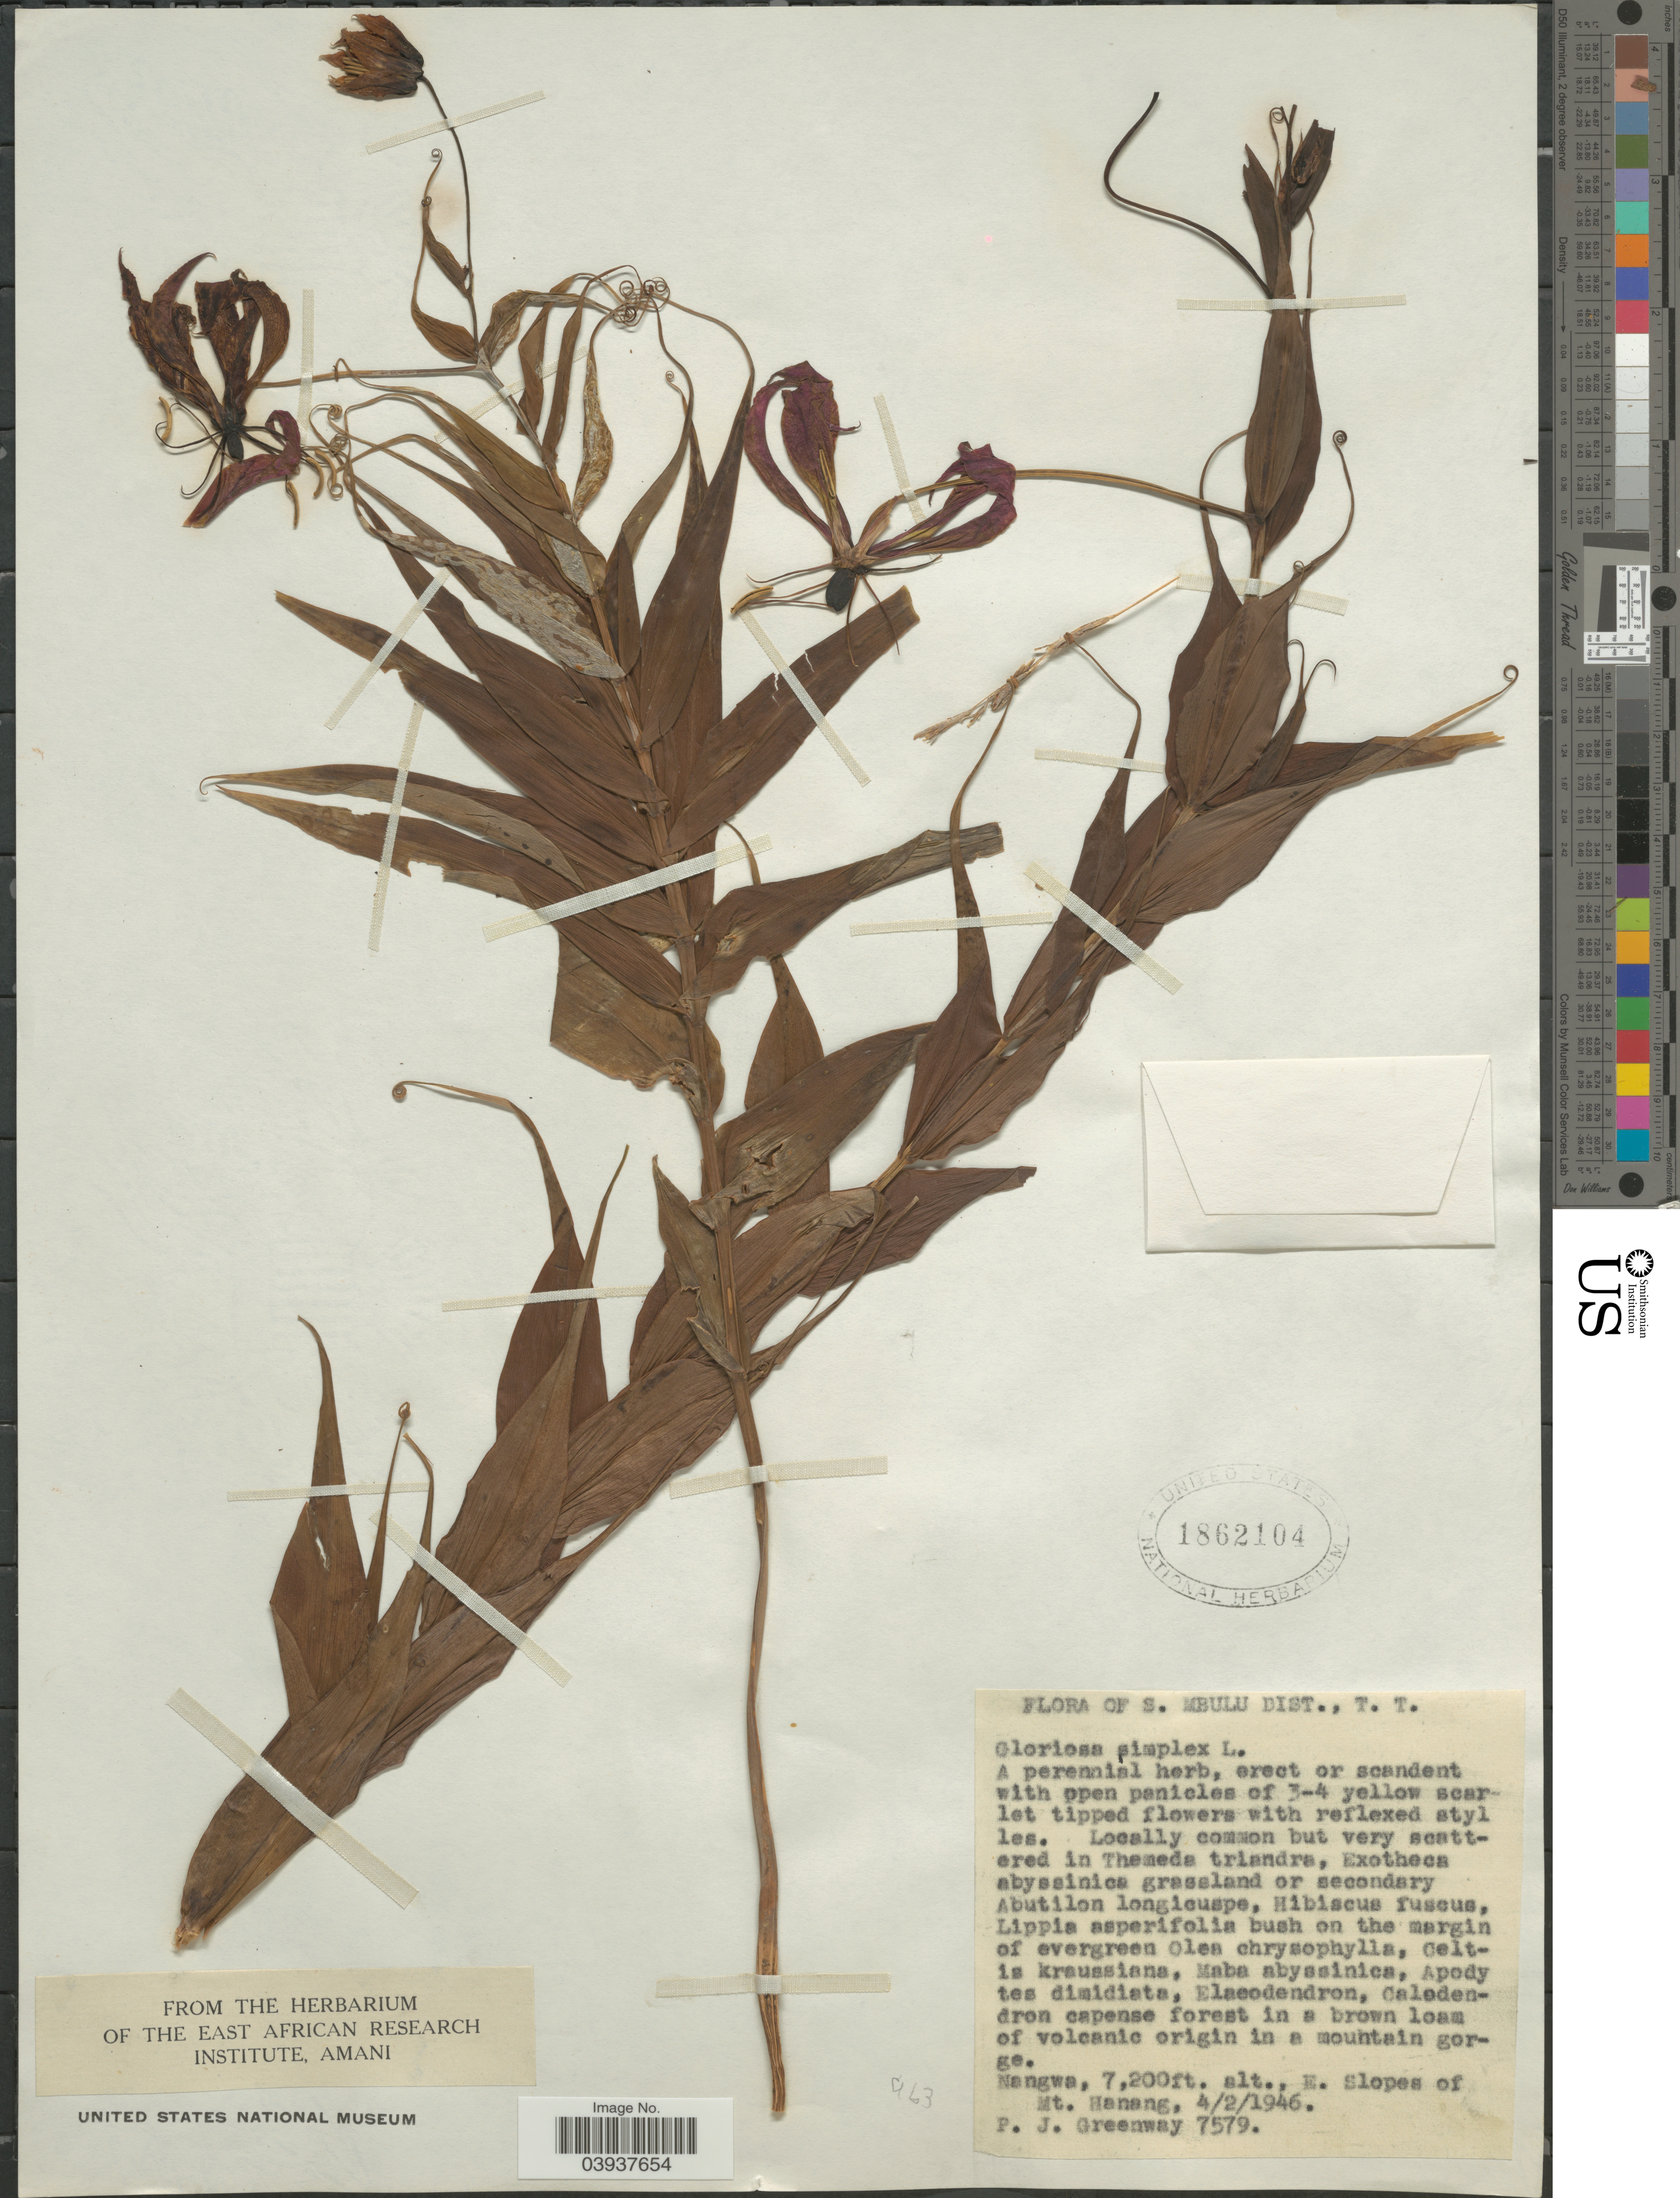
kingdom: Plantae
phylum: Tracheophyta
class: Liliopsida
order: Liliales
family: Colchicaceae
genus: Gloriosa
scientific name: Gloriosa simplex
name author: L.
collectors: P. J. Greenway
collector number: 7579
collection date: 1946-02-04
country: Tanzania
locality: S. Mbulu Dist., T. T. Nangwa, E. slopes of mt. Hanang.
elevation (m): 2195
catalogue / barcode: US 1862104